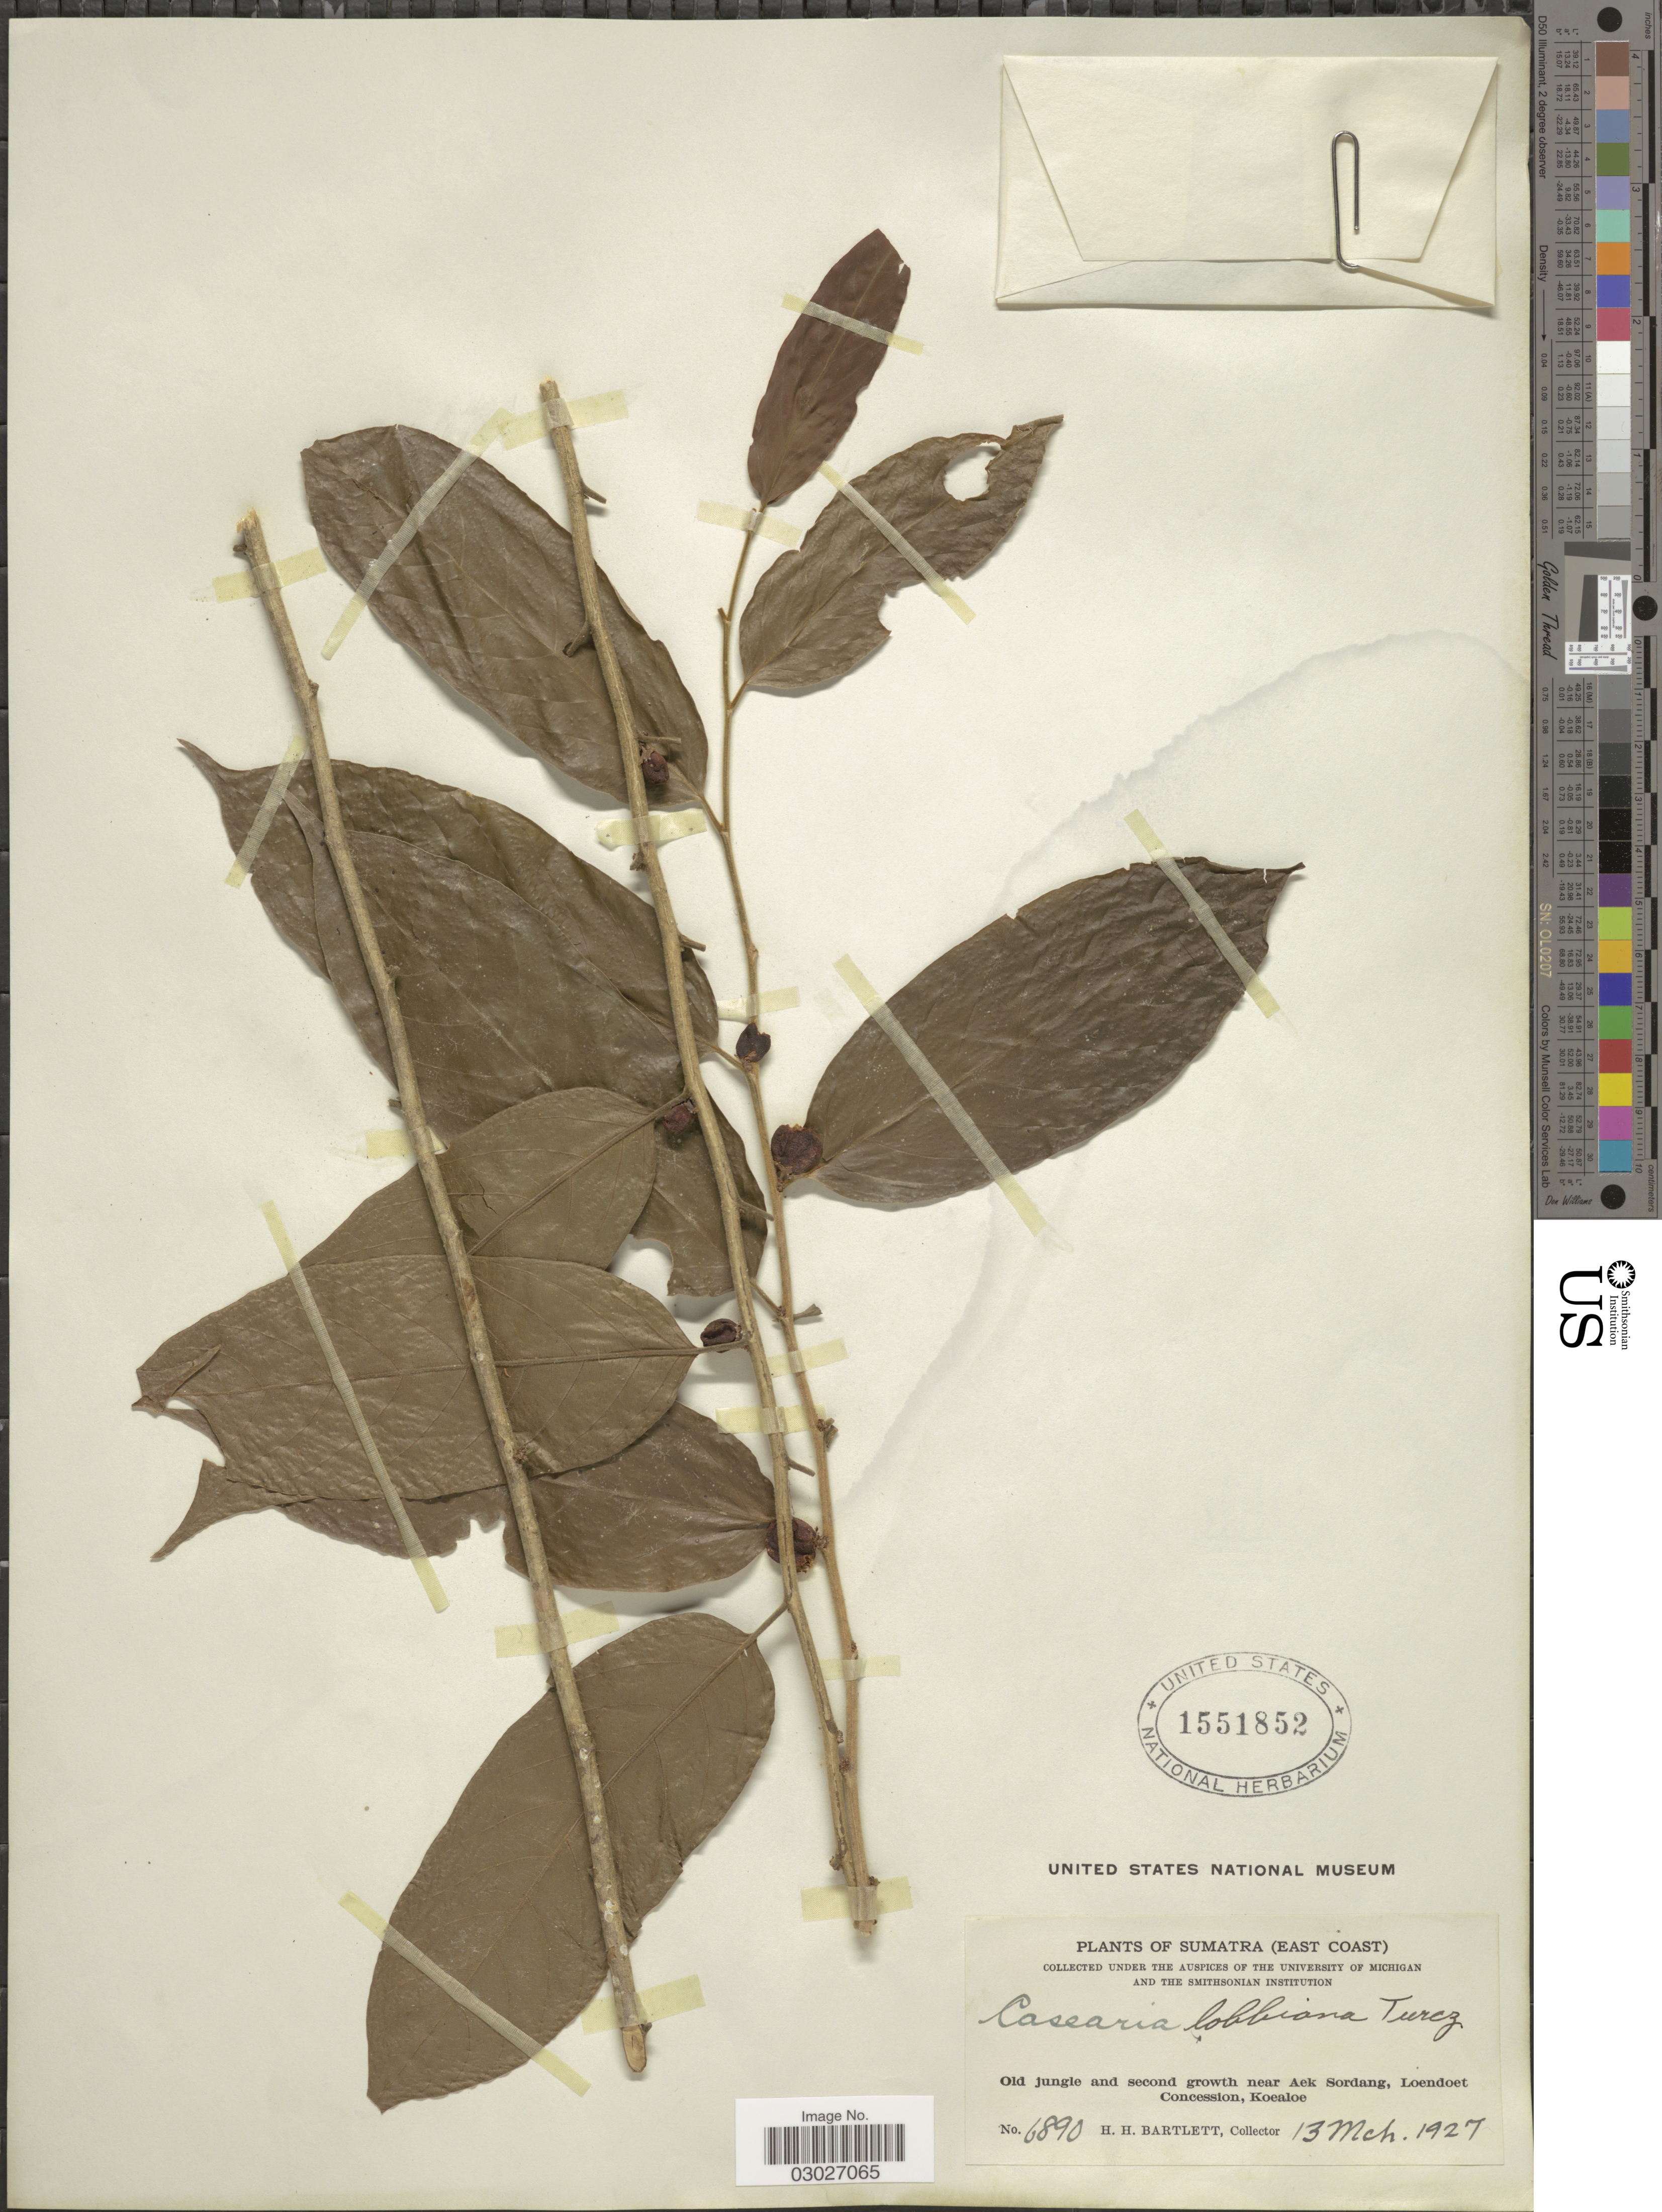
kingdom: Plantae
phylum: Tracheophyta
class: Magnoliopsida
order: Malpighiales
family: Salicaceae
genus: Casearia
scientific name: Casearia lobbiana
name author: Turcz.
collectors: H. H. Bartlett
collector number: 6890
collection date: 1927-03-13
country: Indonesia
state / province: Sumatra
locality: (East Coast). Old jungle and second growth near Aek Sordang, Loendoet Concession, Koealoe.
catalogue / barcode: US 1551852